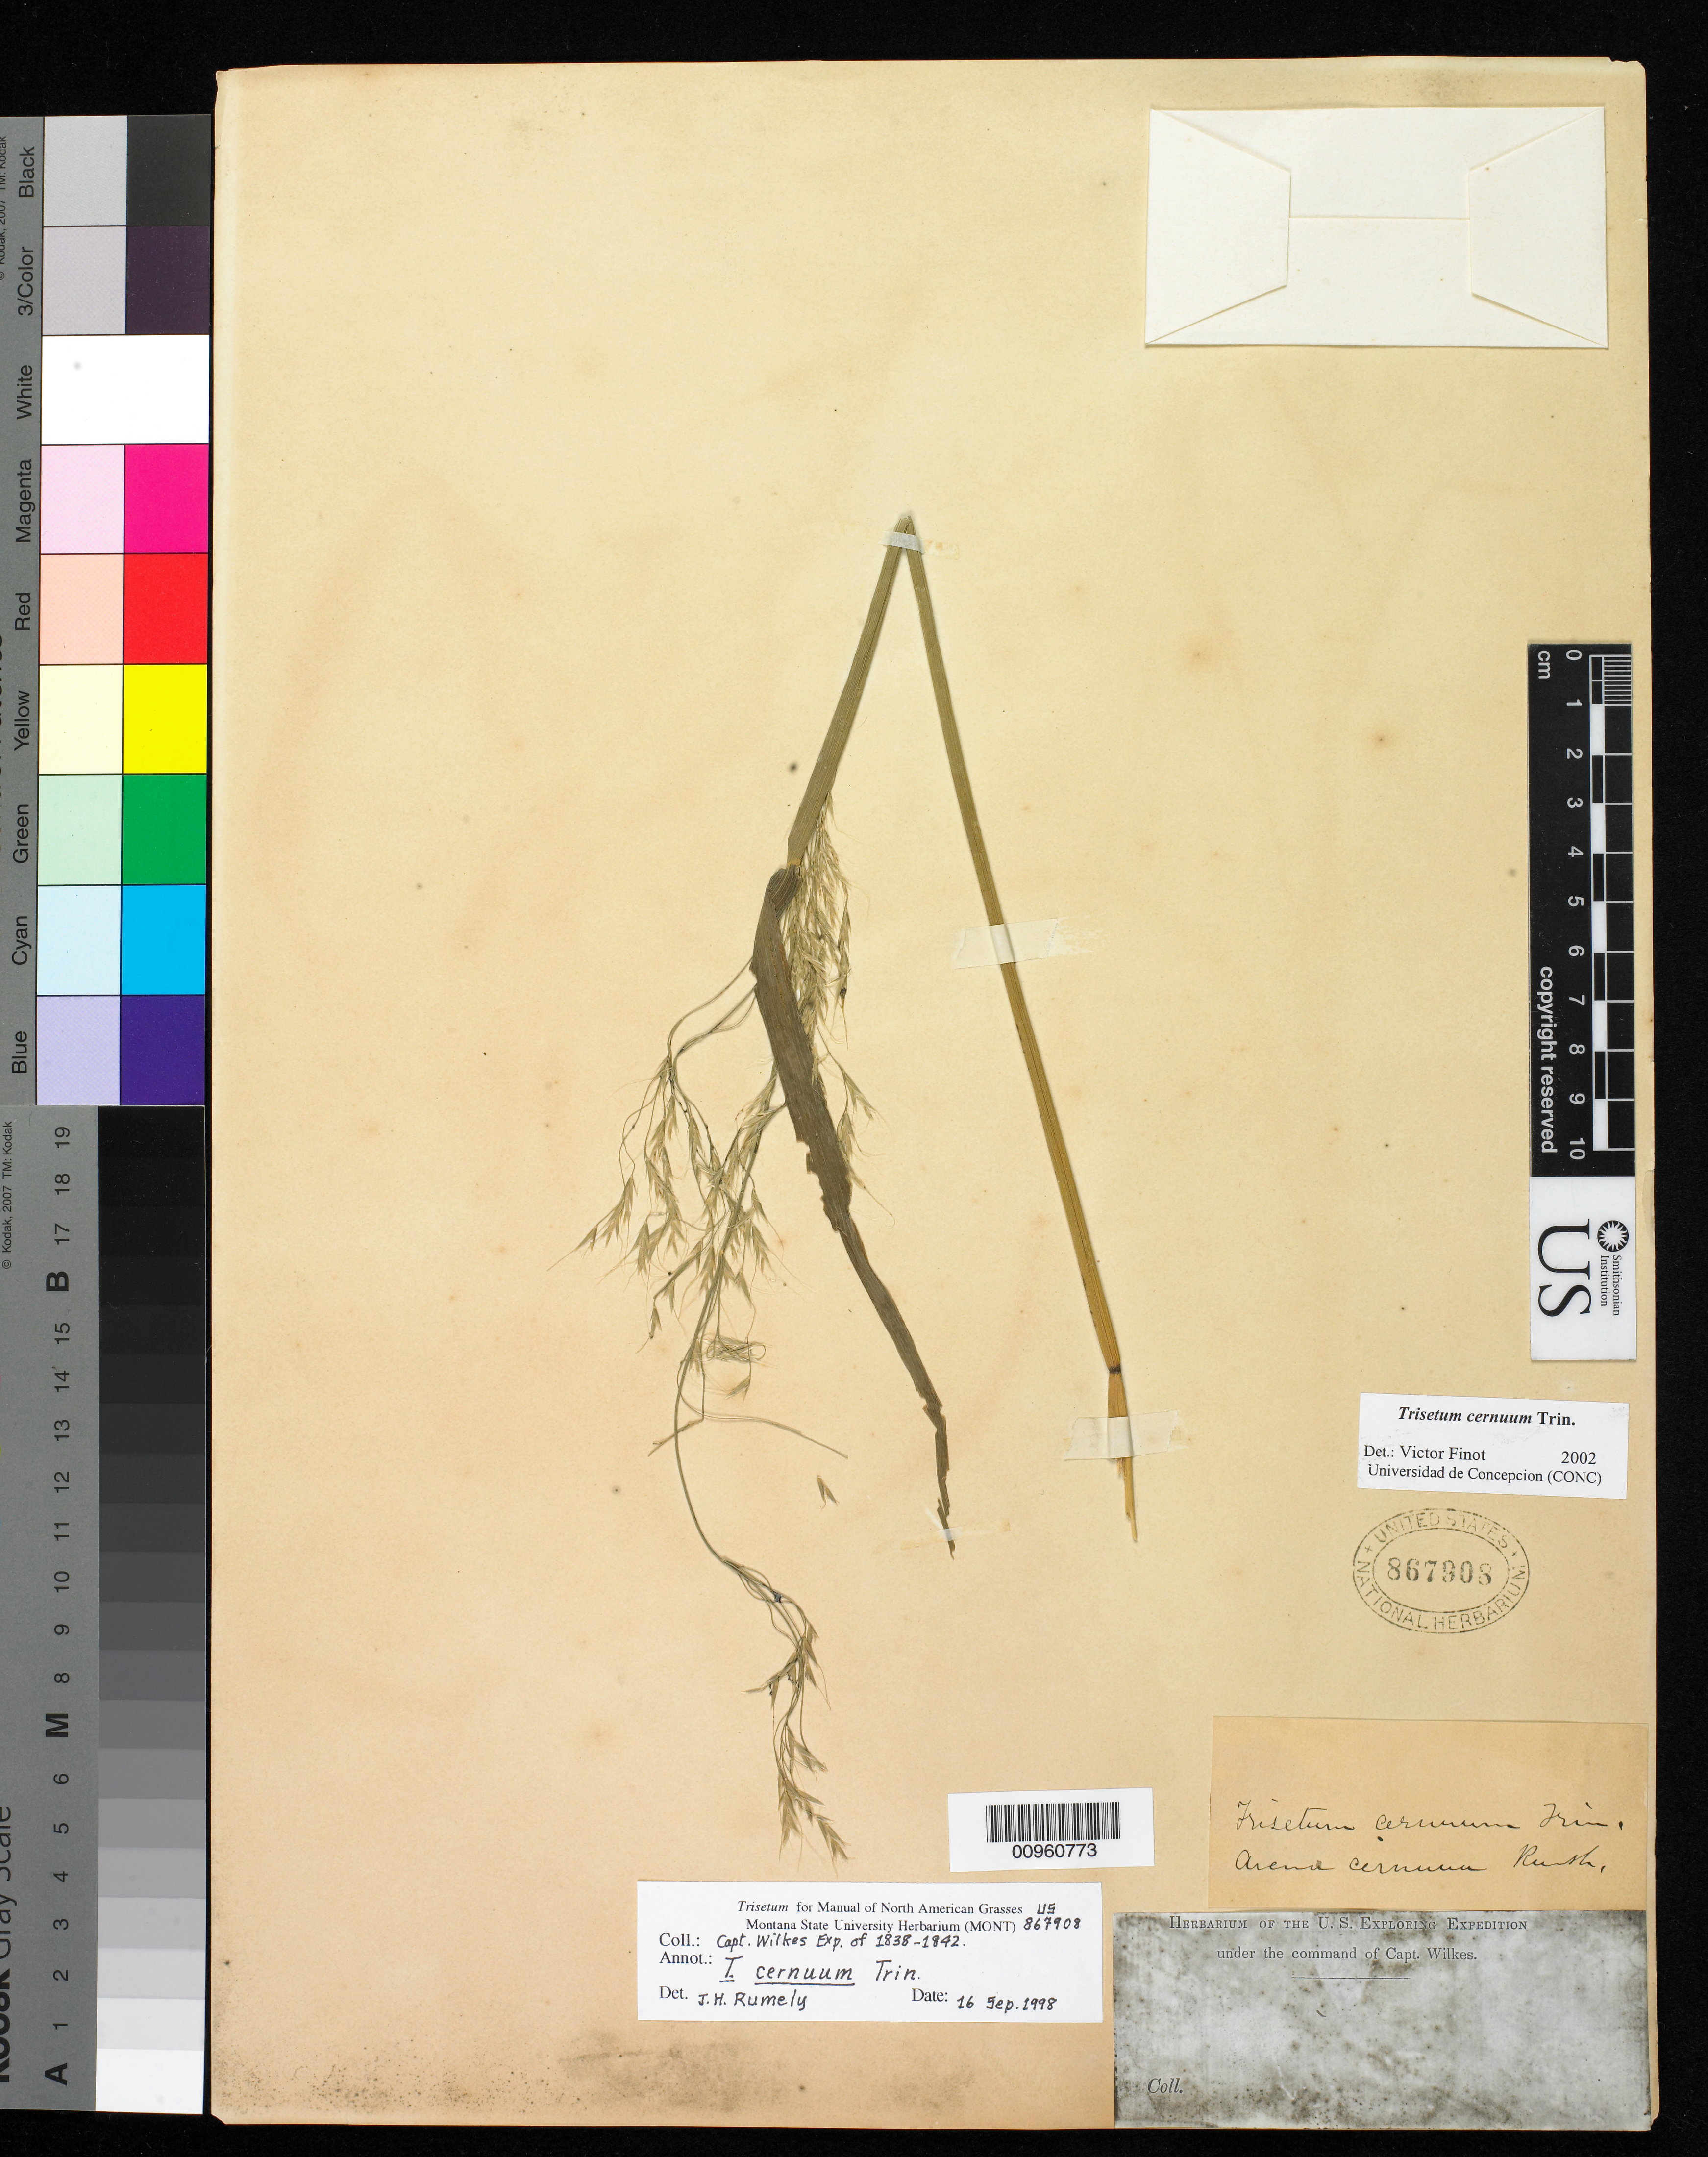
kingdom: Plantae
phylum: Tracheophyta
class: Liliopsida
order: Poales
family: Poaceae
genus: Graphephorum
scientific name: Graphephorum cernuum ined.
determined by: Poaceae Reorganization Project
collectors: Wilkes Explor. Exped.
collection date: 1838/1842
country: United States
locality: Oregon and California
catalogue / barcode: US 867908